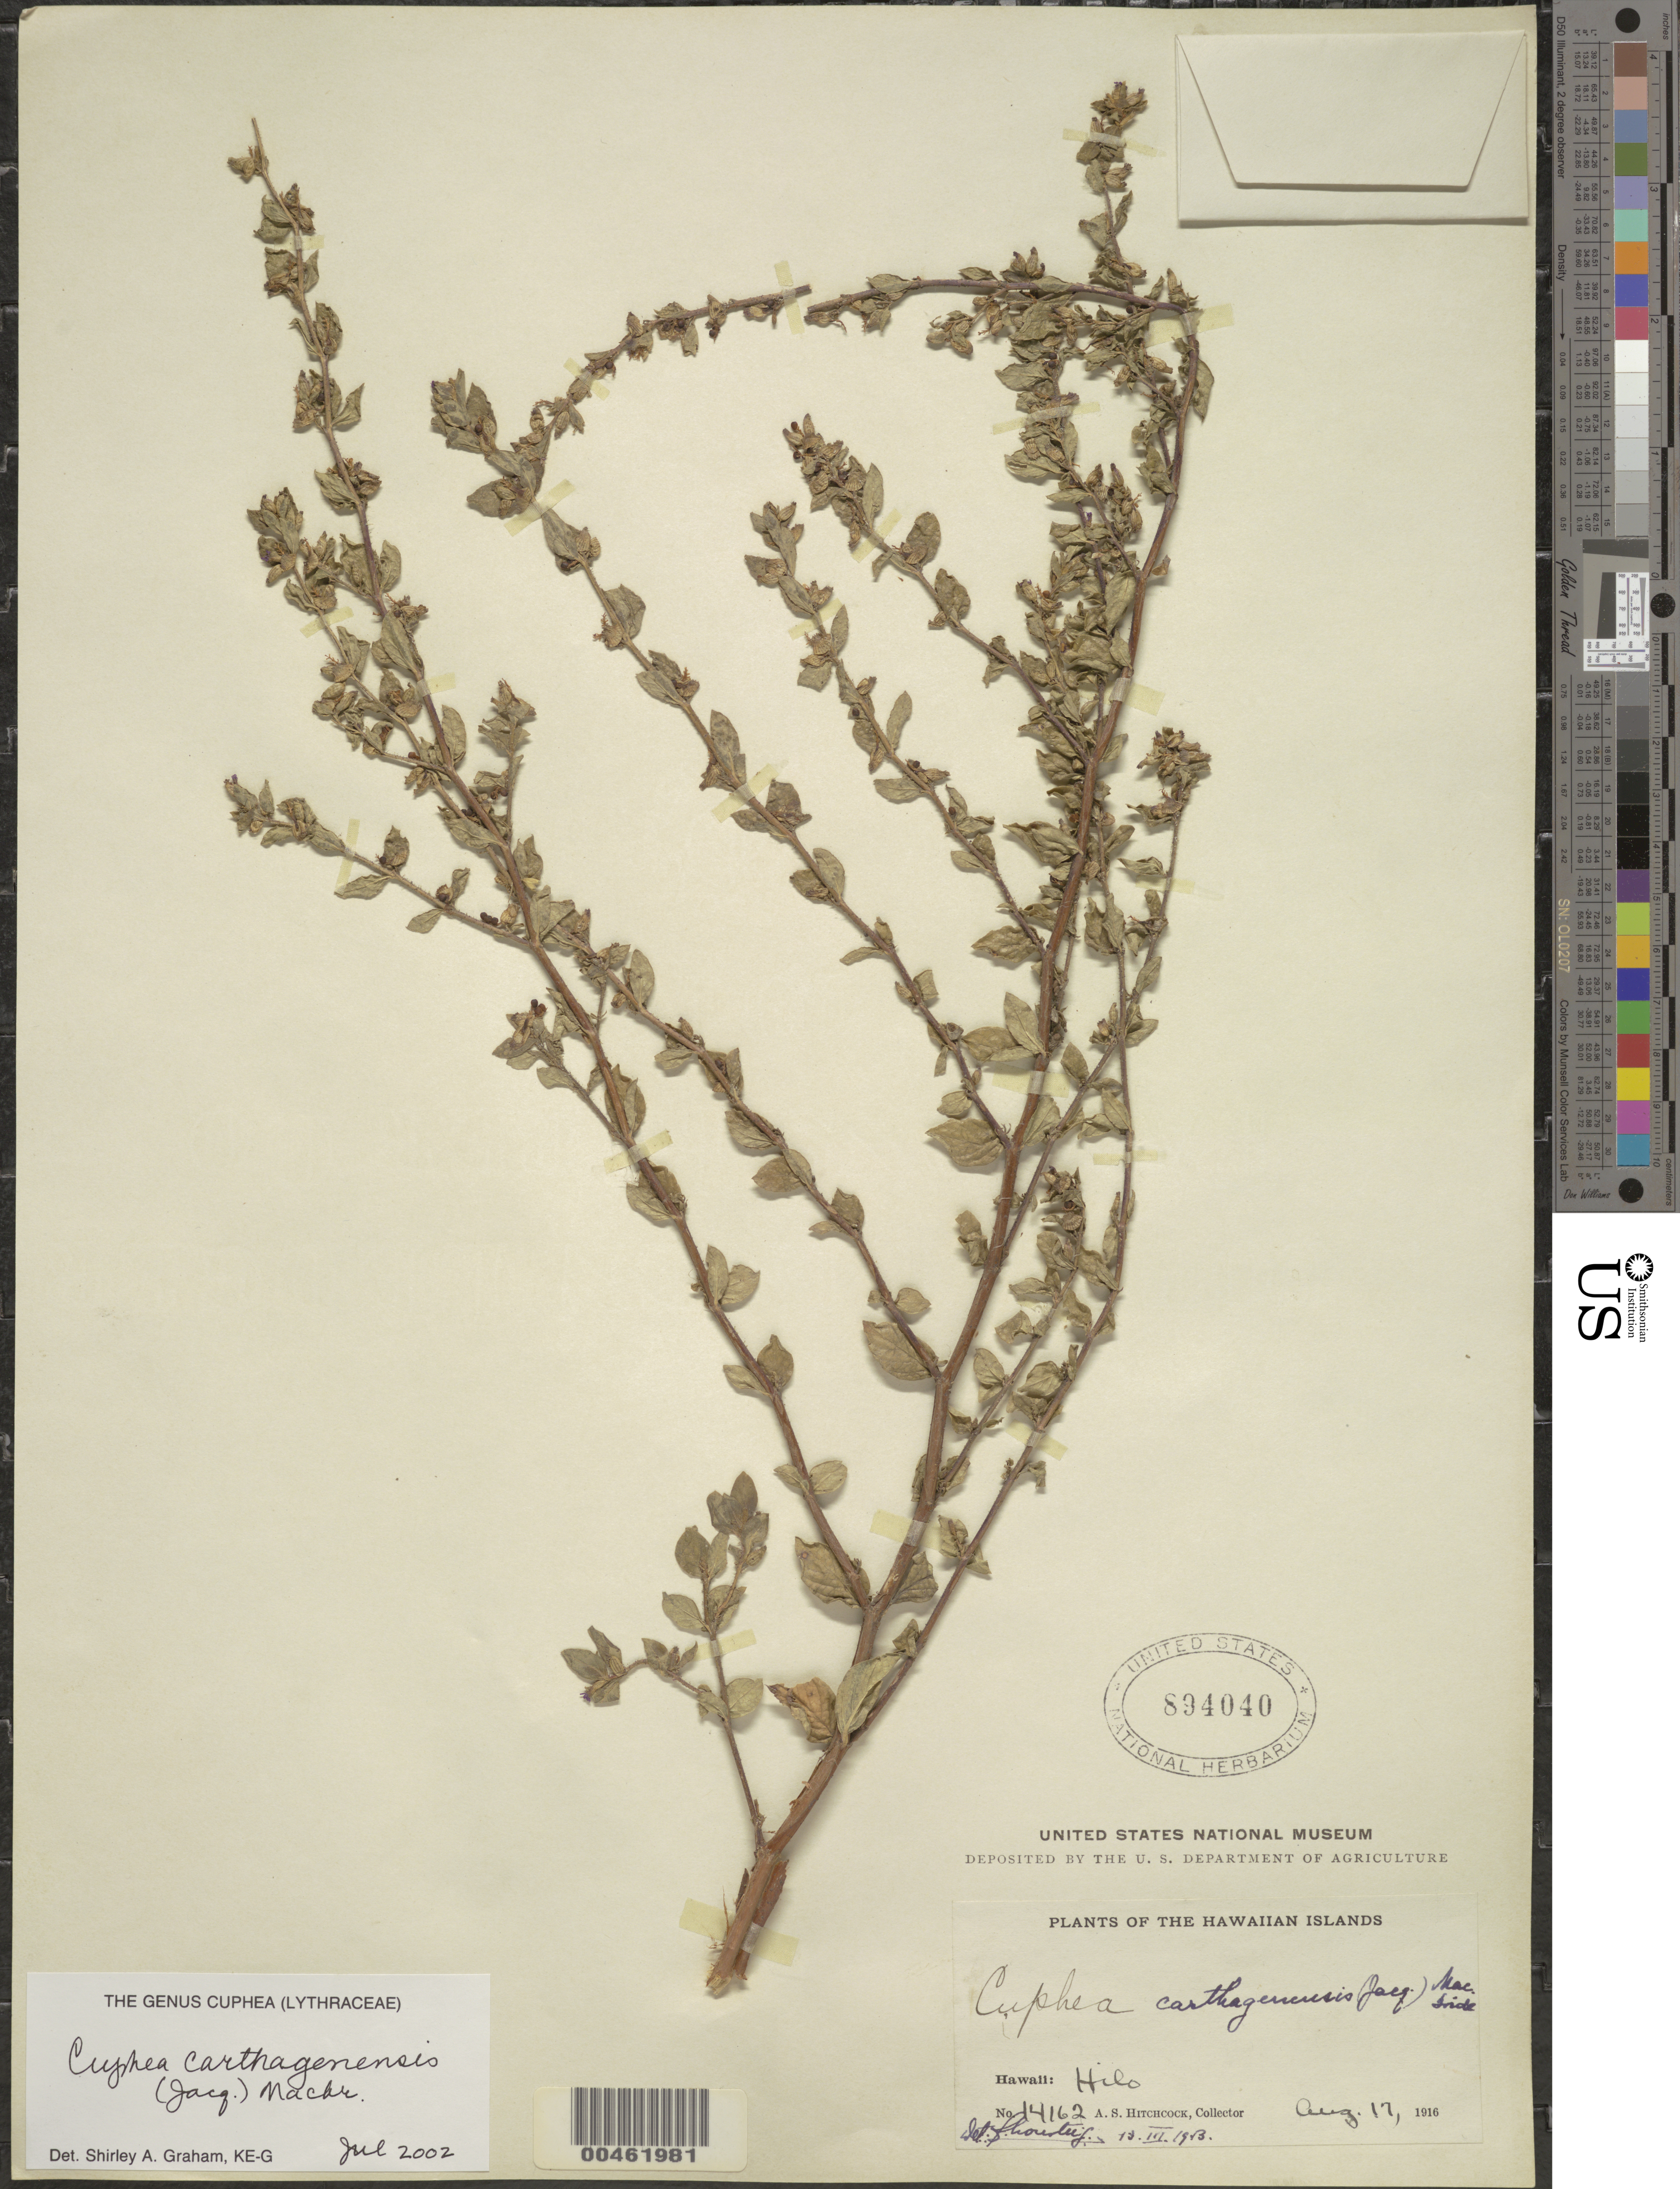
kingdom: Plantae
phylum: Tracheophyta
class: Magnoliopsida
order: Myrtales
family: Lythraceae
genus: Cuphea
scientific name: Cuphea carthagenensis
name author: (Jacq.) J.F. Macbr.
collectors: A. S. Hitchcock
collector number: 14162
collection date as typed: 17 Aug 1916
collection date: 1916-08-17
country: United States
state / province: Hawaii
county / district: Hawaii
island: Hawaii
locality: Hilo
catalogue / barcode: US 894040